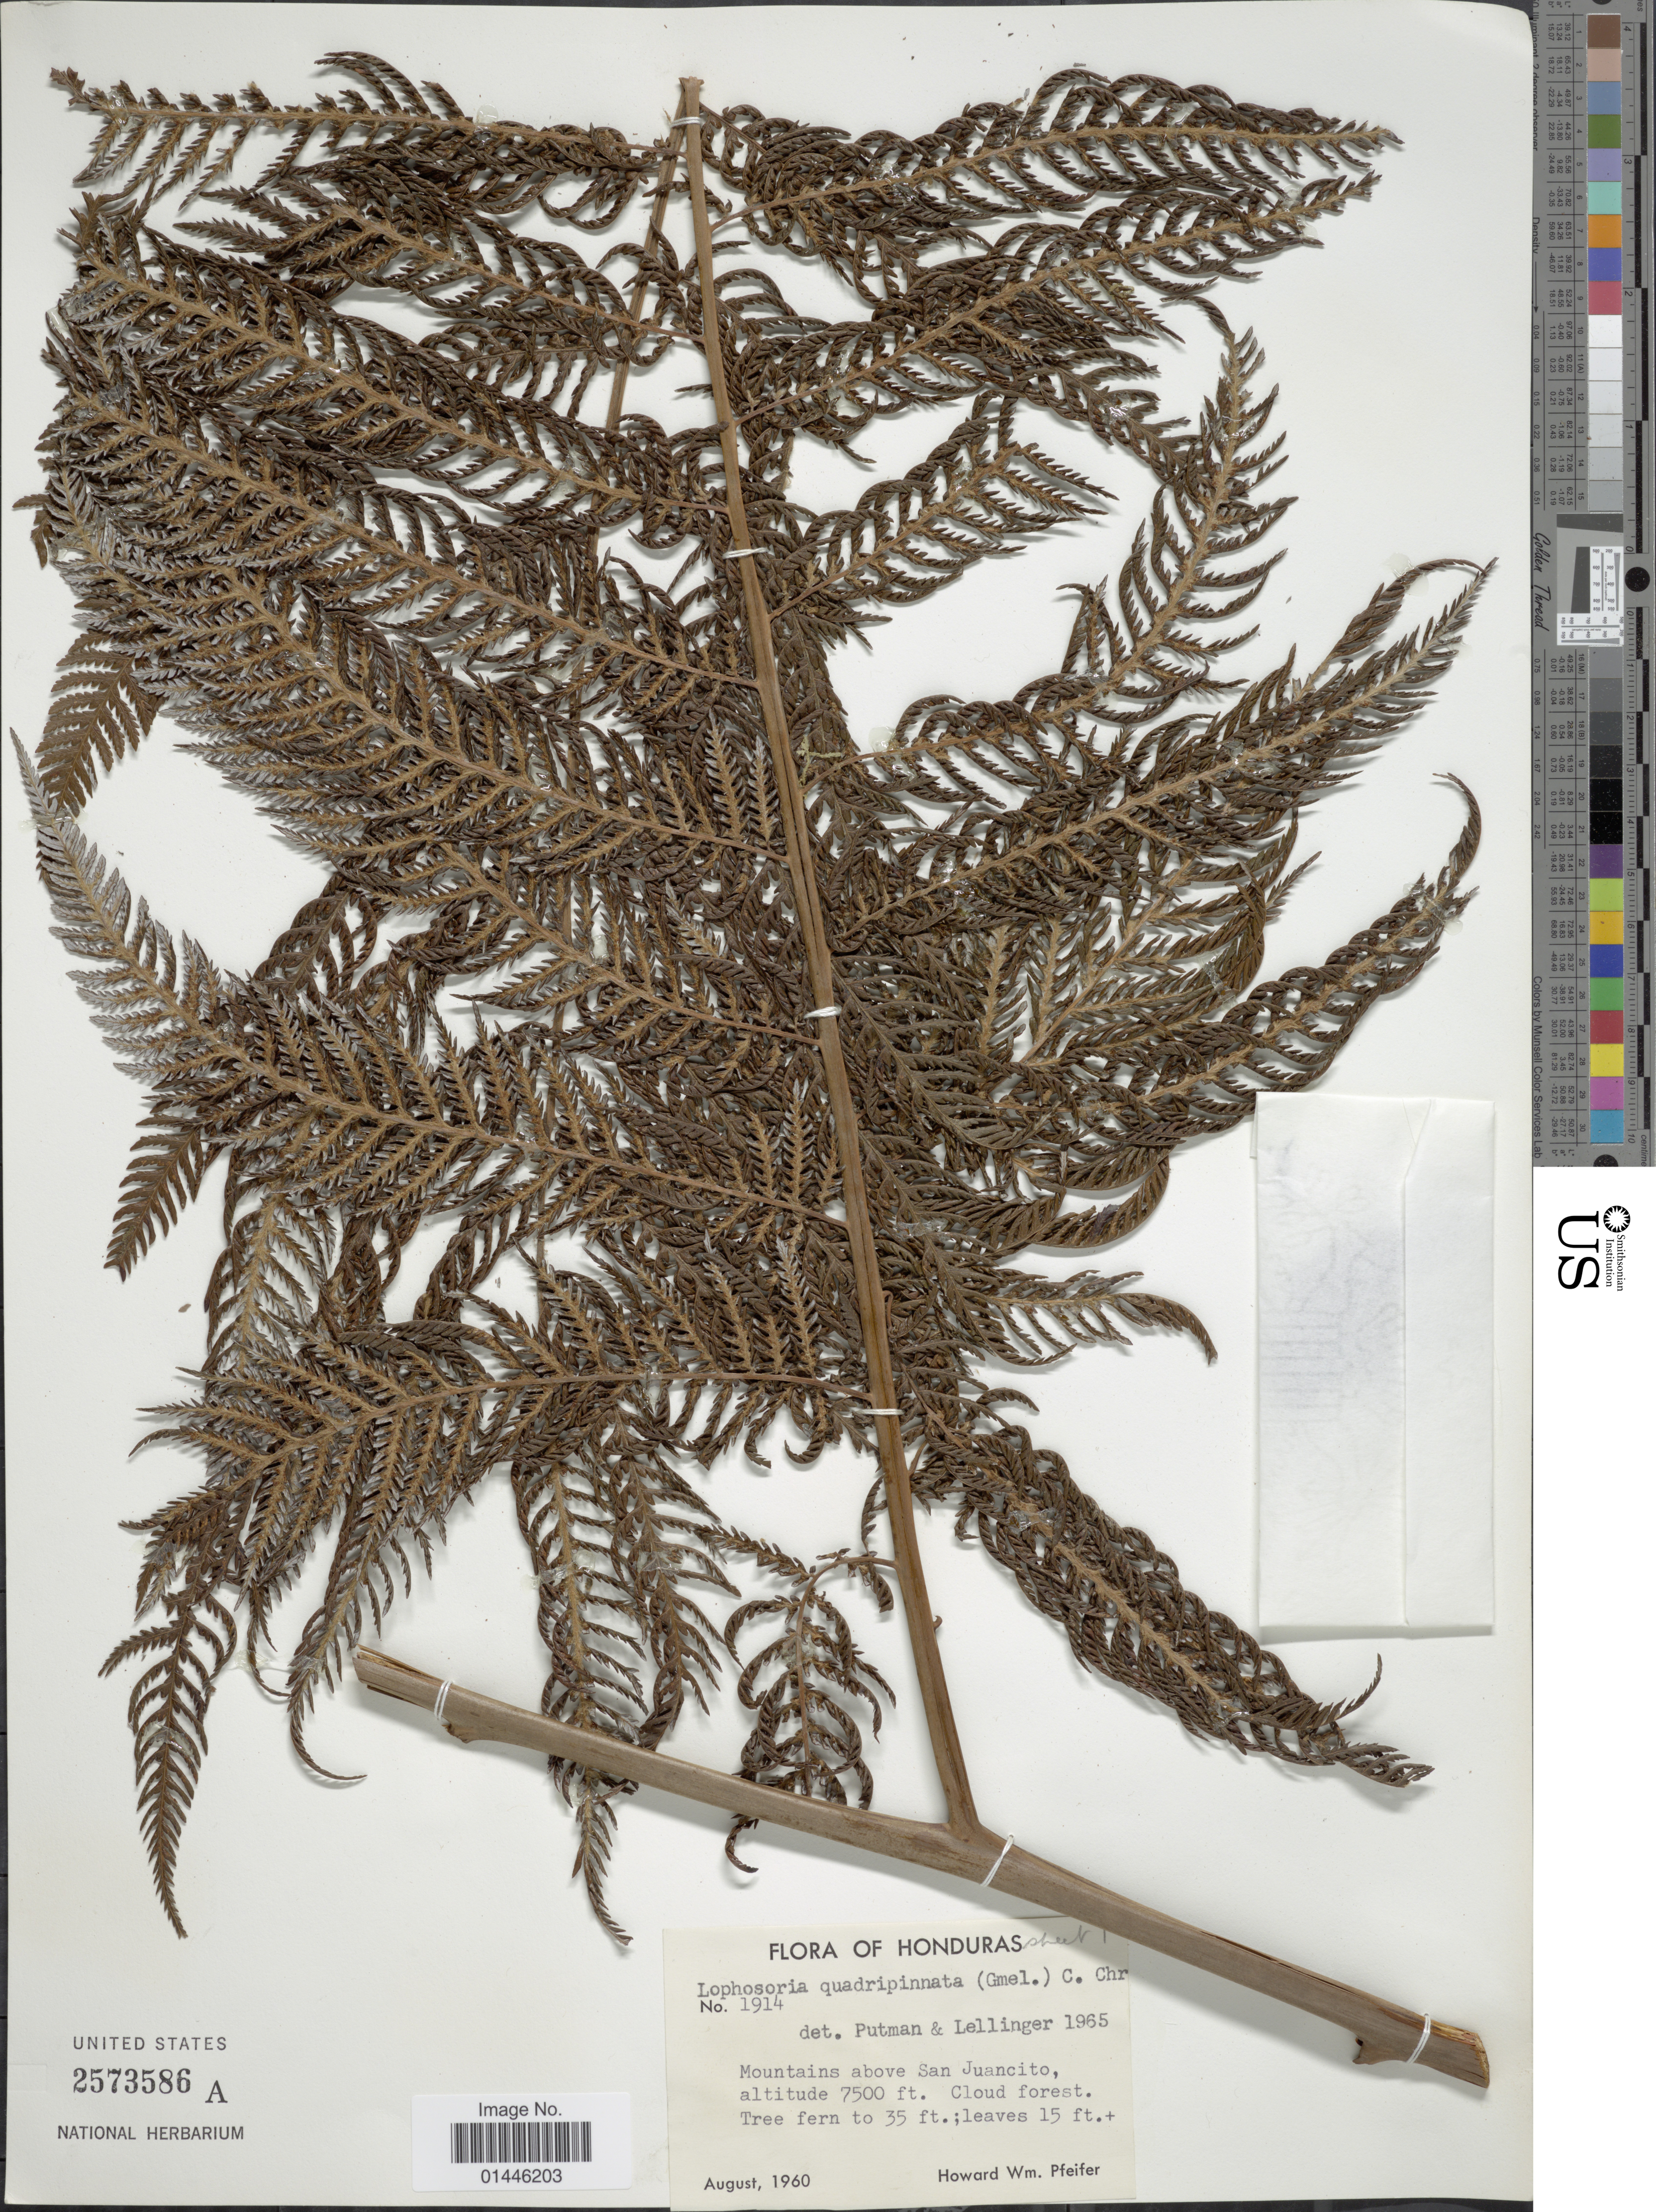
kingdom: Plantae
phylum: Tracheophyta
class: Polypodiopsida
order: Cyatheales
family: Dicksoniaceae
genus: Lophosoria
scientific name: Lophosoria quadripinnata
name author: (J.F. Gmel.) C. Chr.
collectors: H. W. Pfeifer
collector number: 1914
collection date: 1960-08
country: Honduras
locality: Mountains above San Juancito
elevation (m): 2286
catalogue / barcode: US 257356A